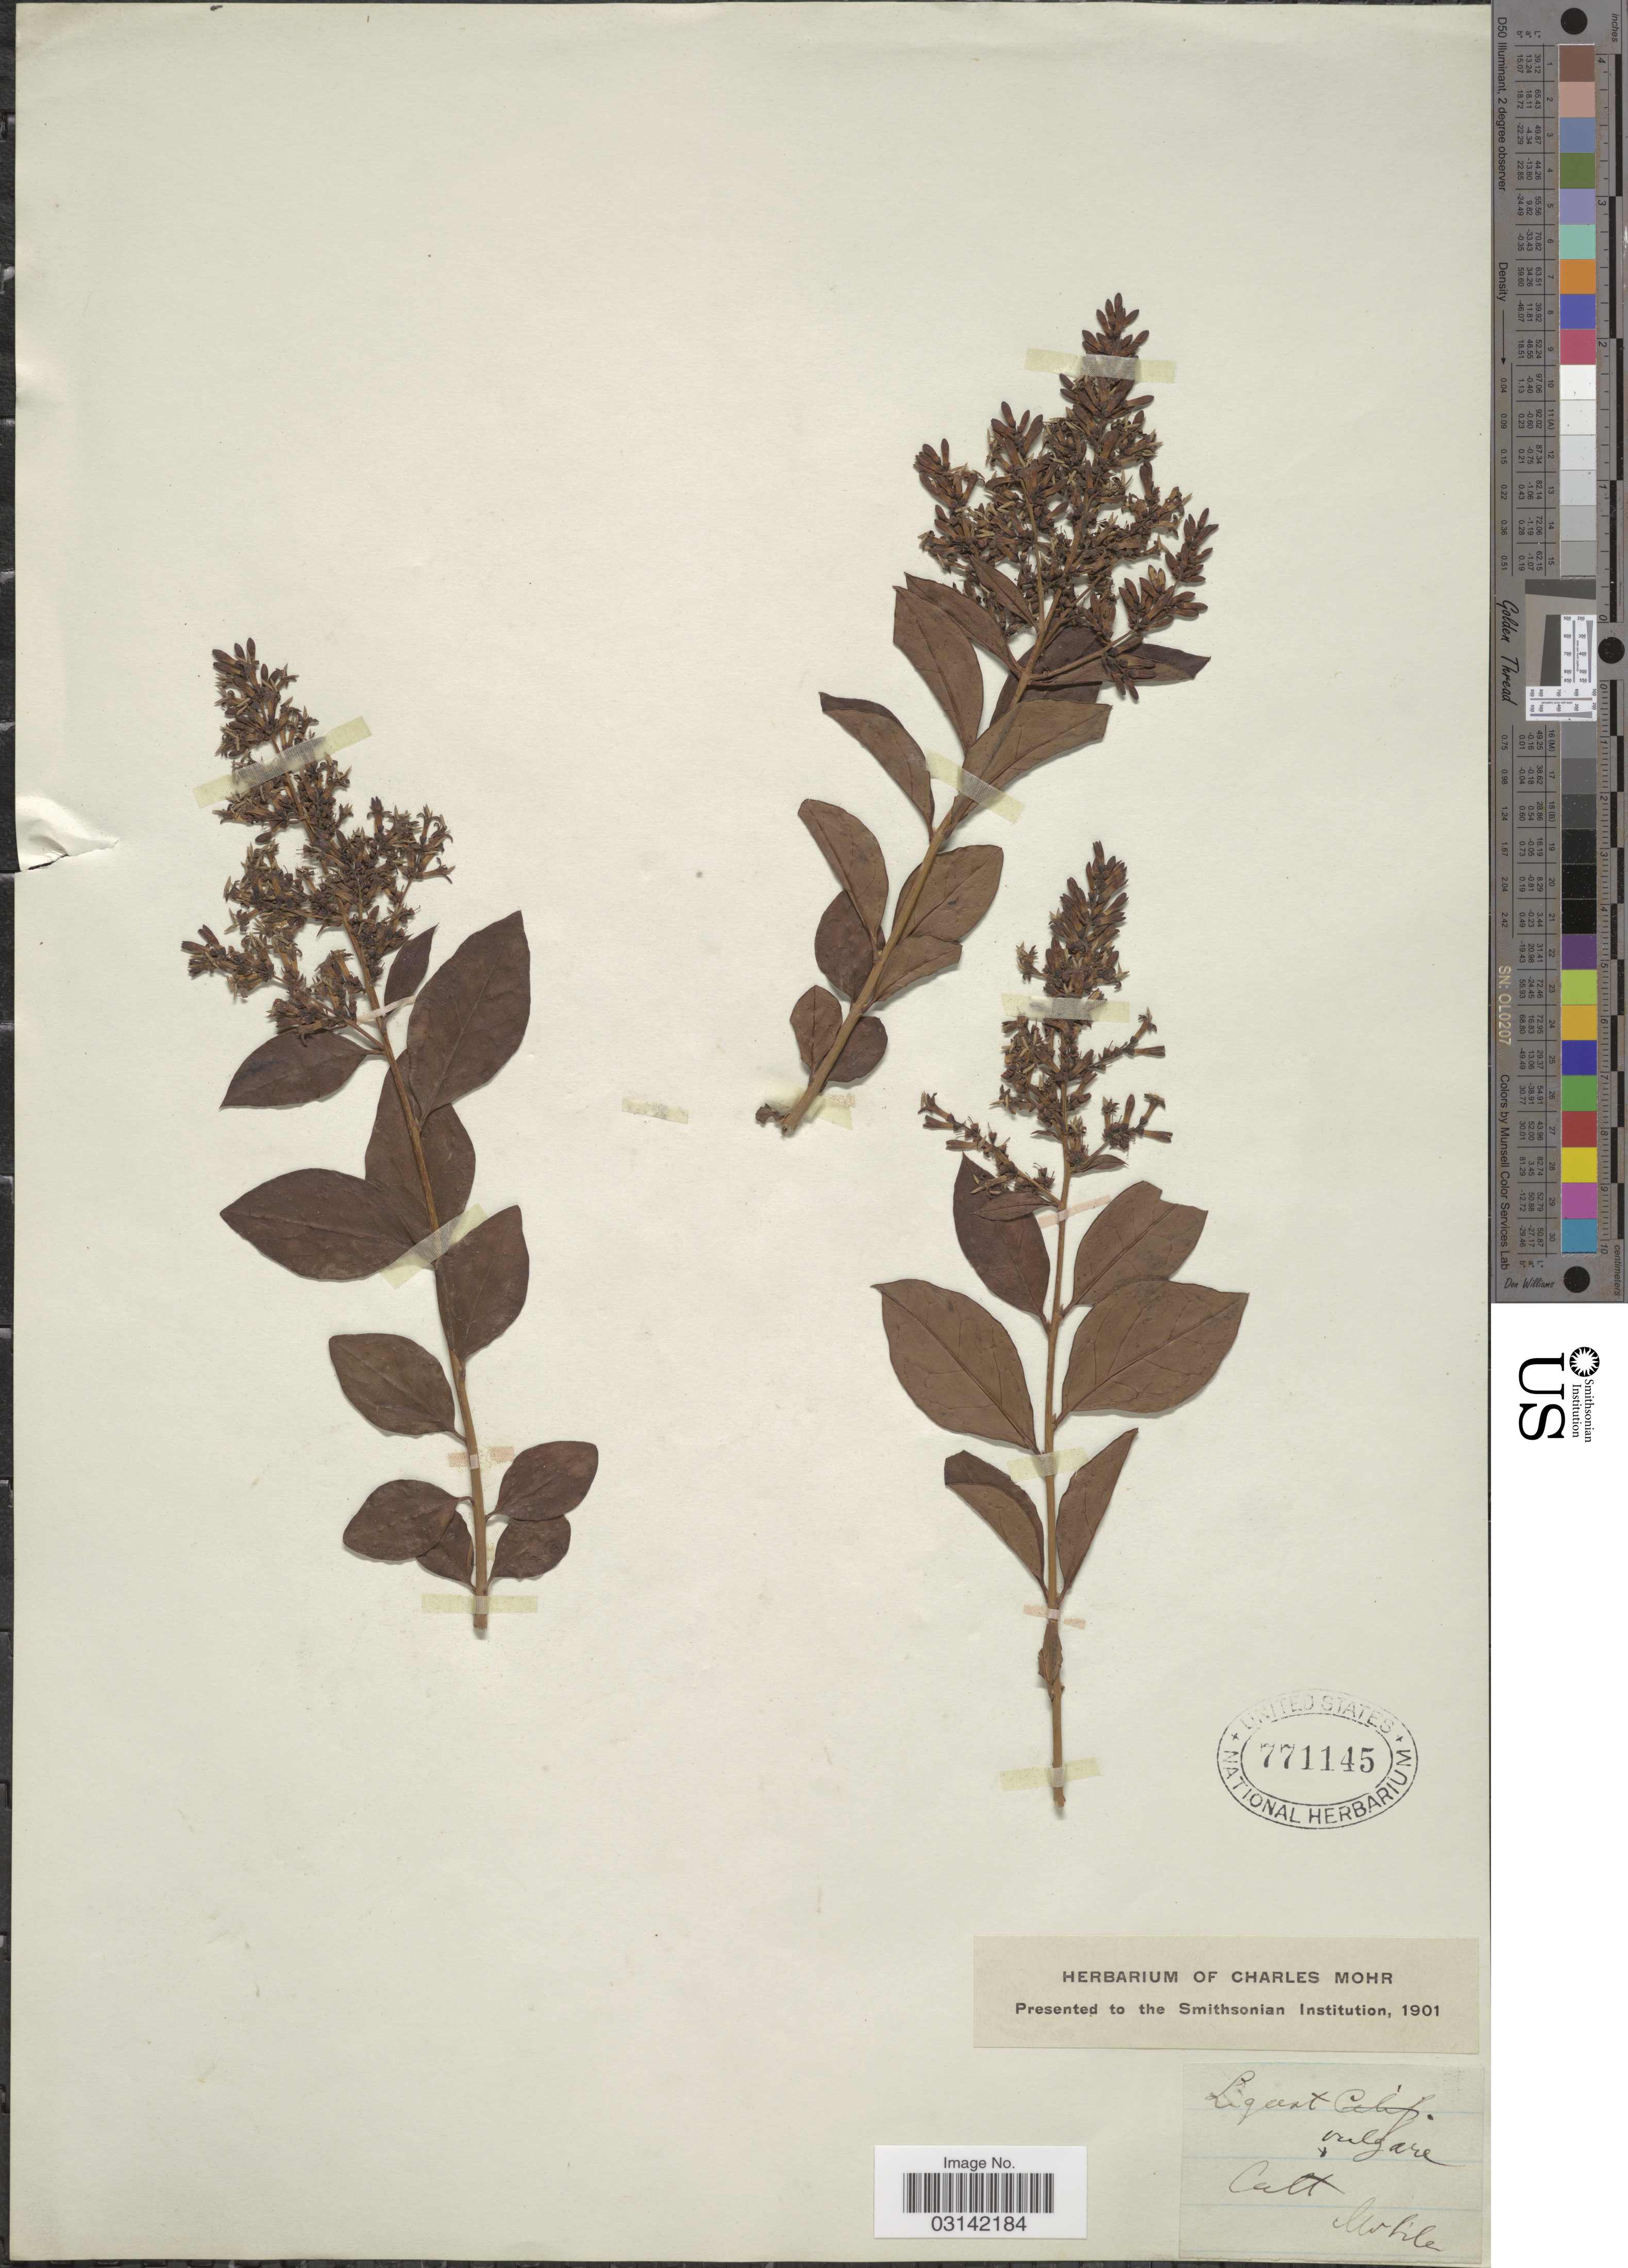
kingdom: Plantae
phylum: Tracheophyta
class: Magnoliopsida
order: Lamiales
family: Oleaceae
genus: Ligustrum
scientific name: Ligustrum sp.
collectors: ex herb. Charles Mohr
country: United States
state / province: Alabama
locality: Mobile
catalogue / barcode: US 771145